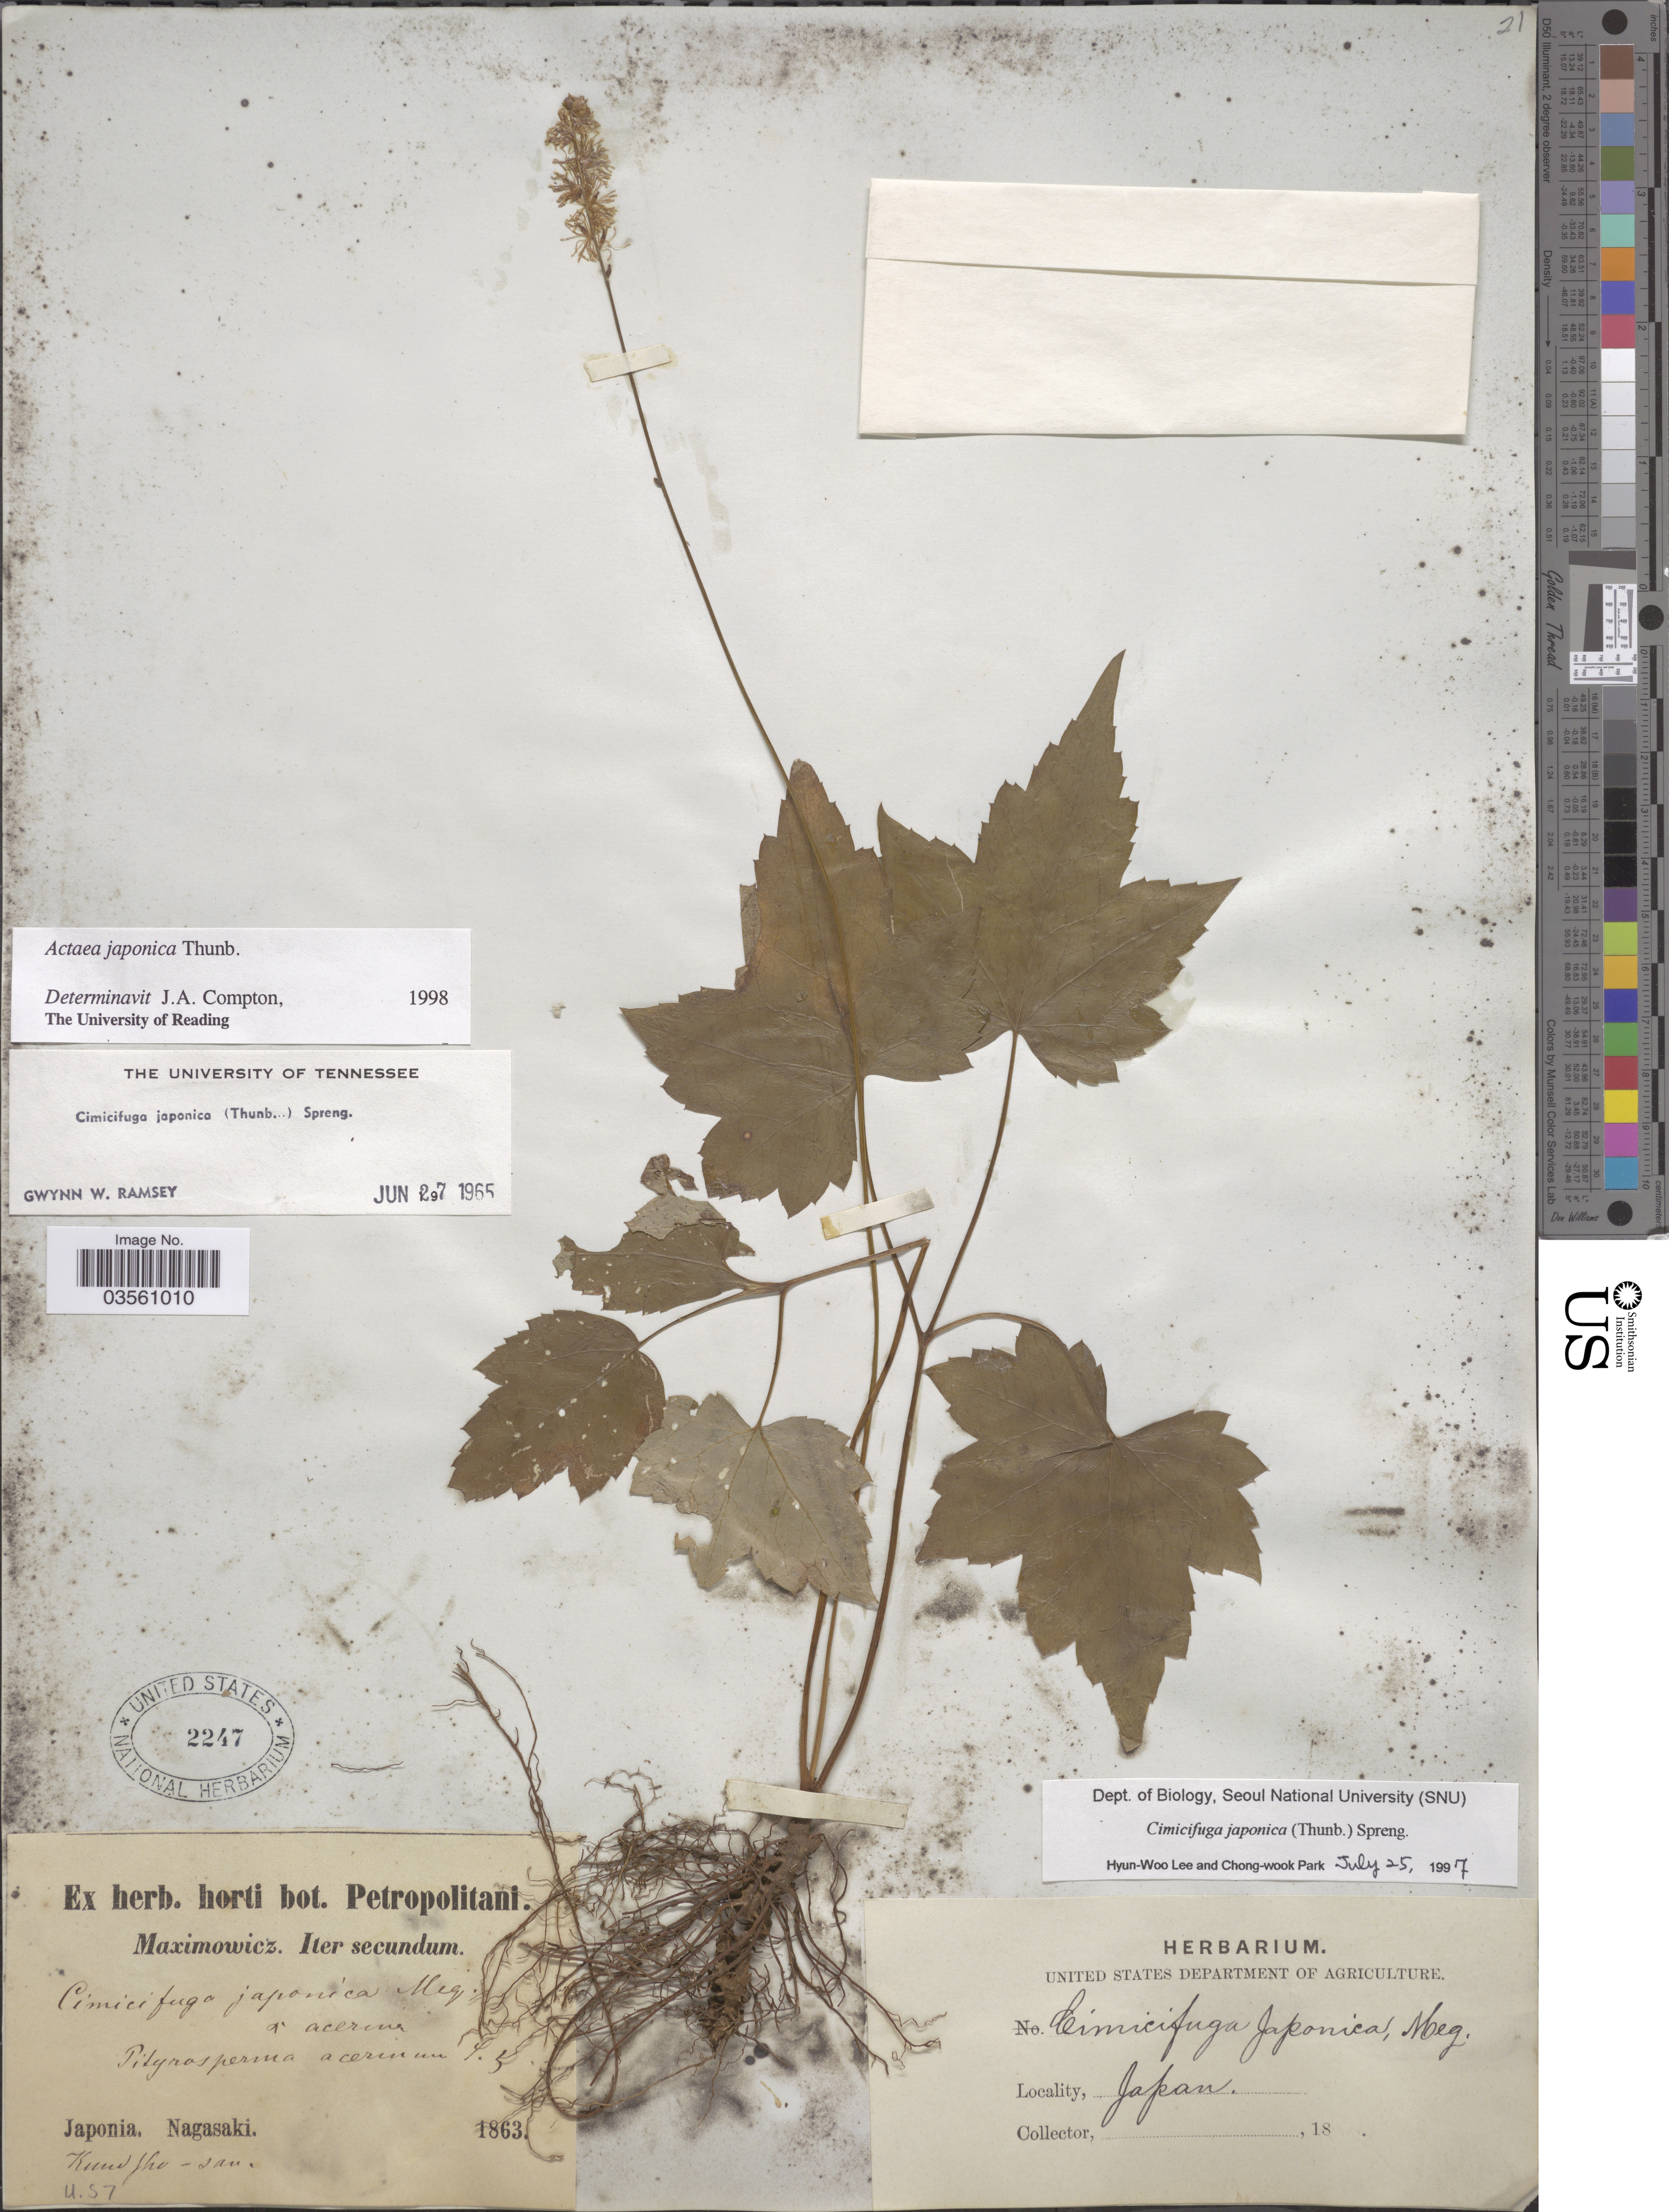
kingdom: Plantae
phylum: Tracheophyta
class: Magnoliopsida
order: Ranunculales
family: Ranunculaceae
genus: Actaea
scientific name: Actaea japonica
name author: Thunb.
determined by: Compton, J. A.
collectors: Maximowicz, --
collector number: U.S7?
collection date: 1863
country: Japan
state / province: Nagasaki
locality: Kundsho-san.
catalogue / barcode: US 2247